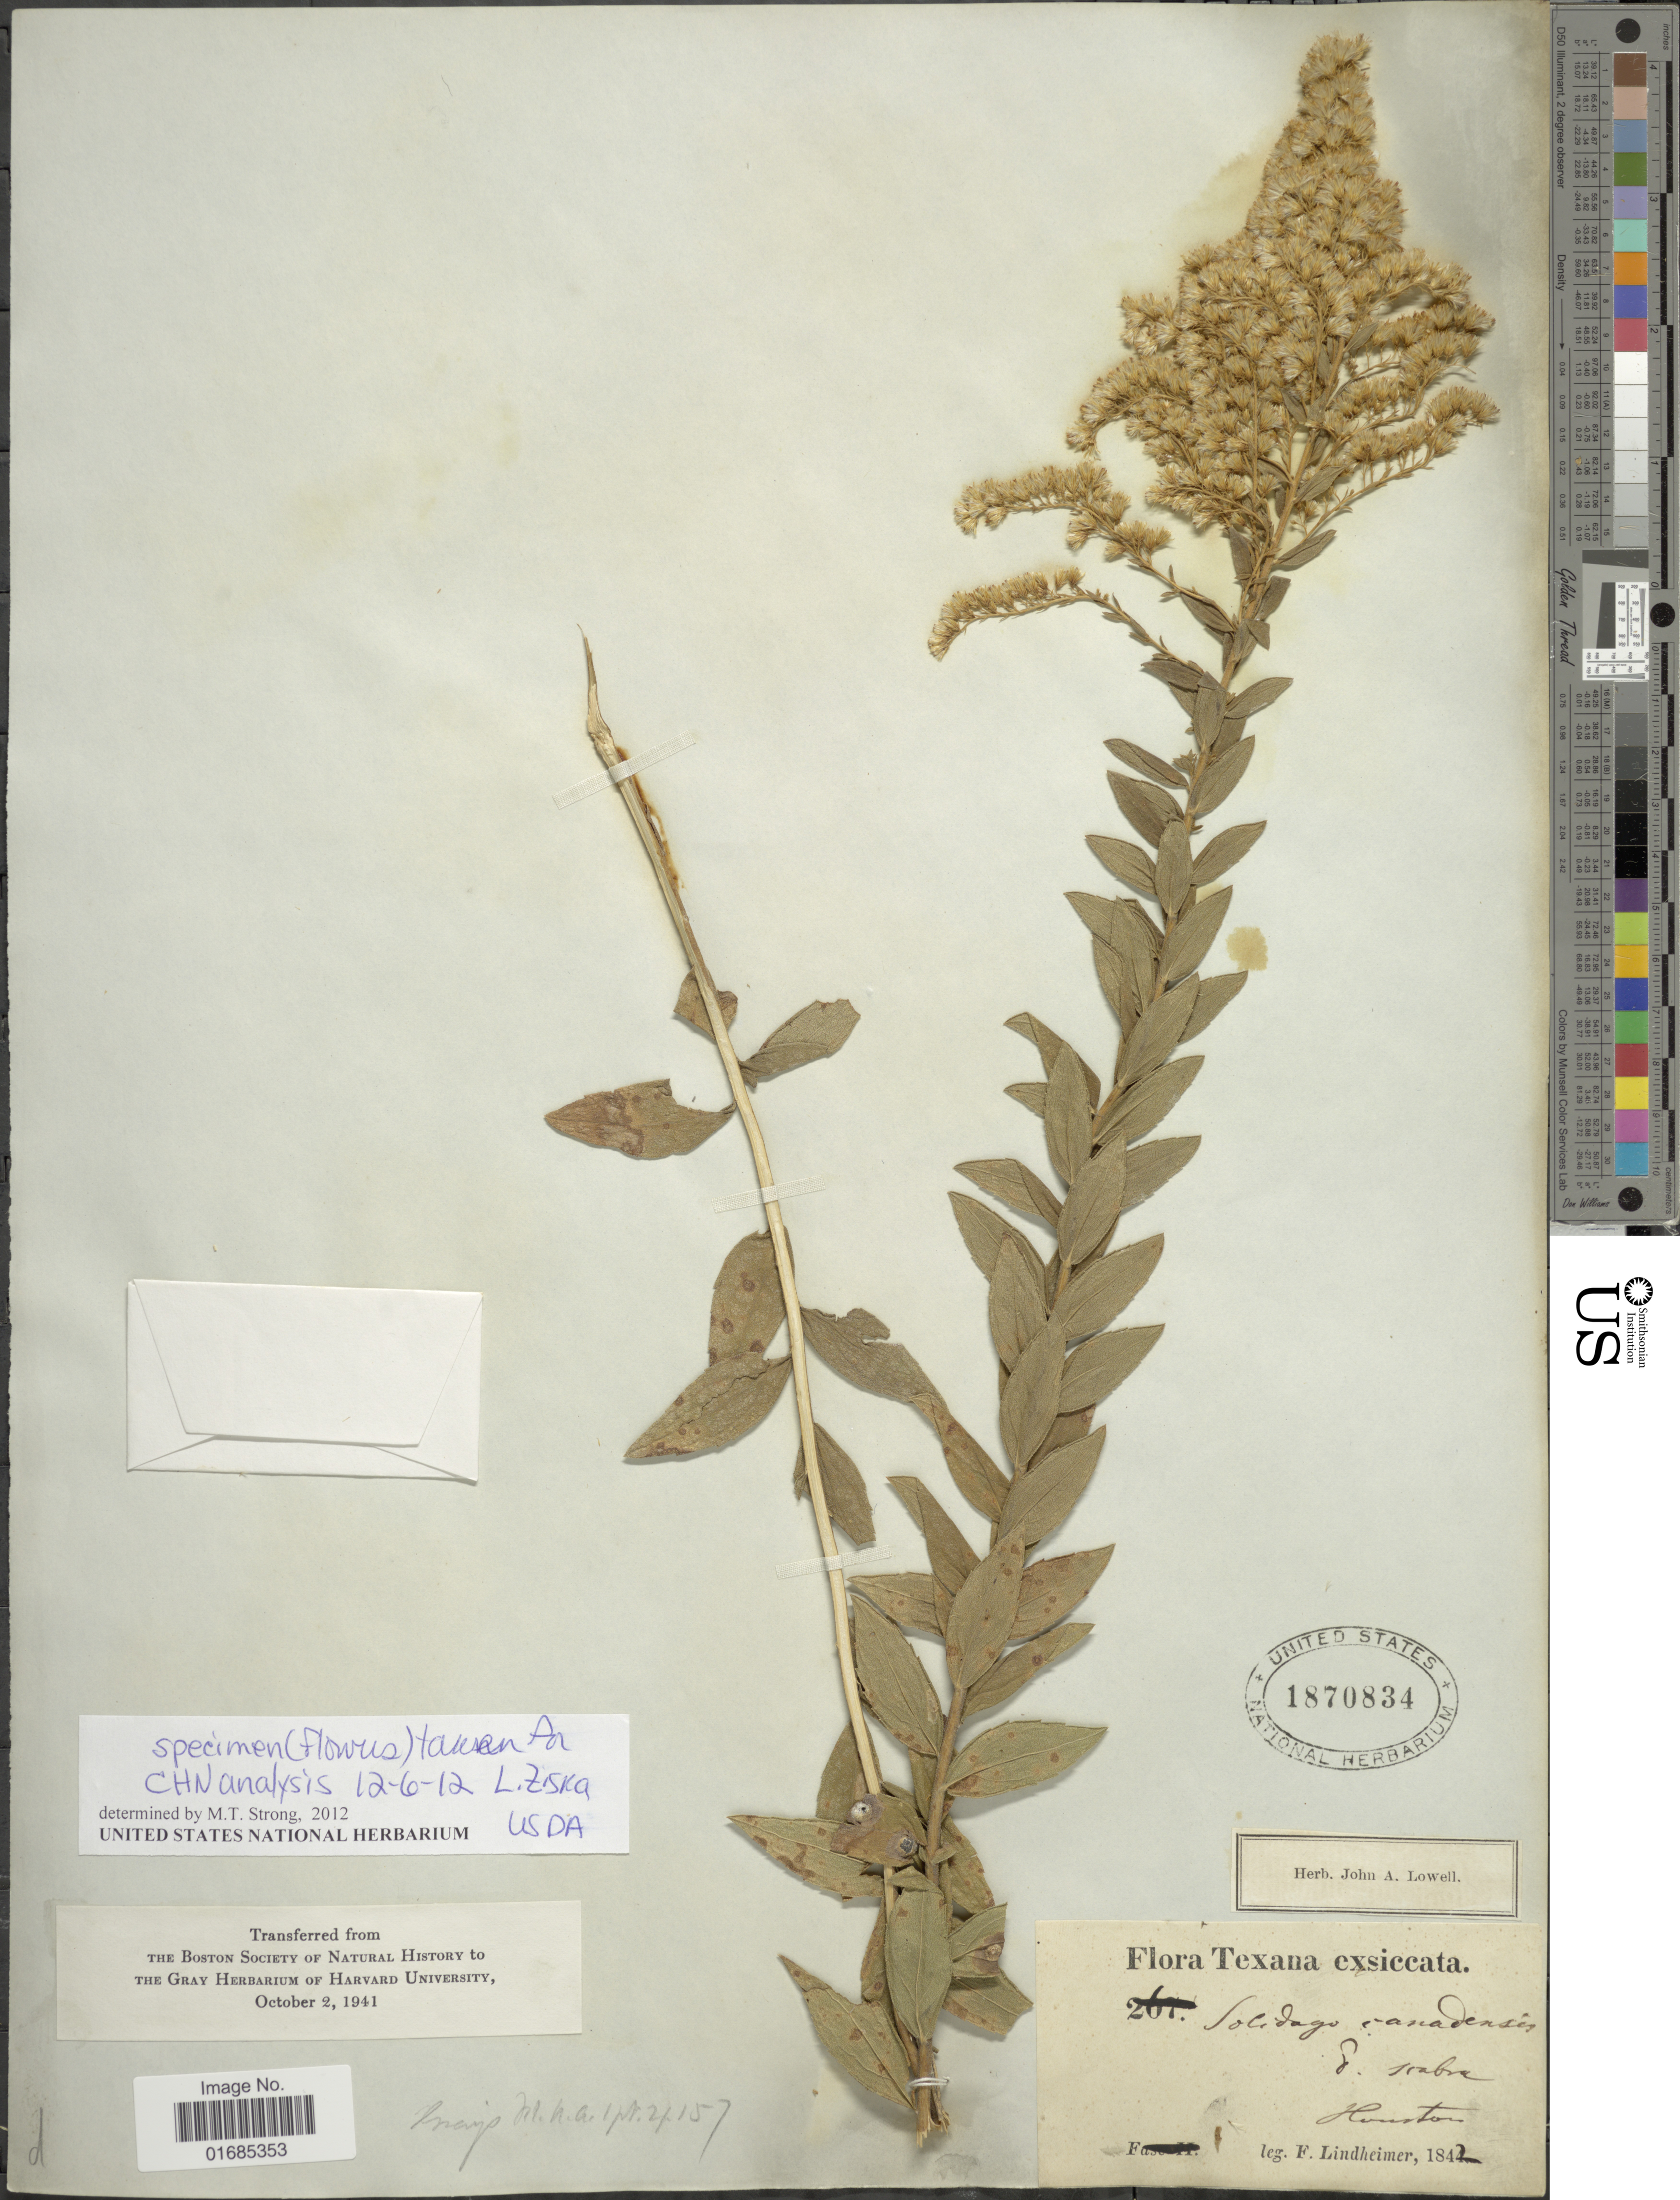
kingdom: Plantae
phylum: Tracheophyta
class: Magnoliopsida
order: Asterales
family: Asteraceae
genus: Solidago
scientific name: Solidago canadensis var. gilvocanescens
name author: Rydb.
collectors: F. Lindheimer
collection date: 1842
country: United States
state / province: Texas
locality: Houston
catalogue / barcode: US 1870834